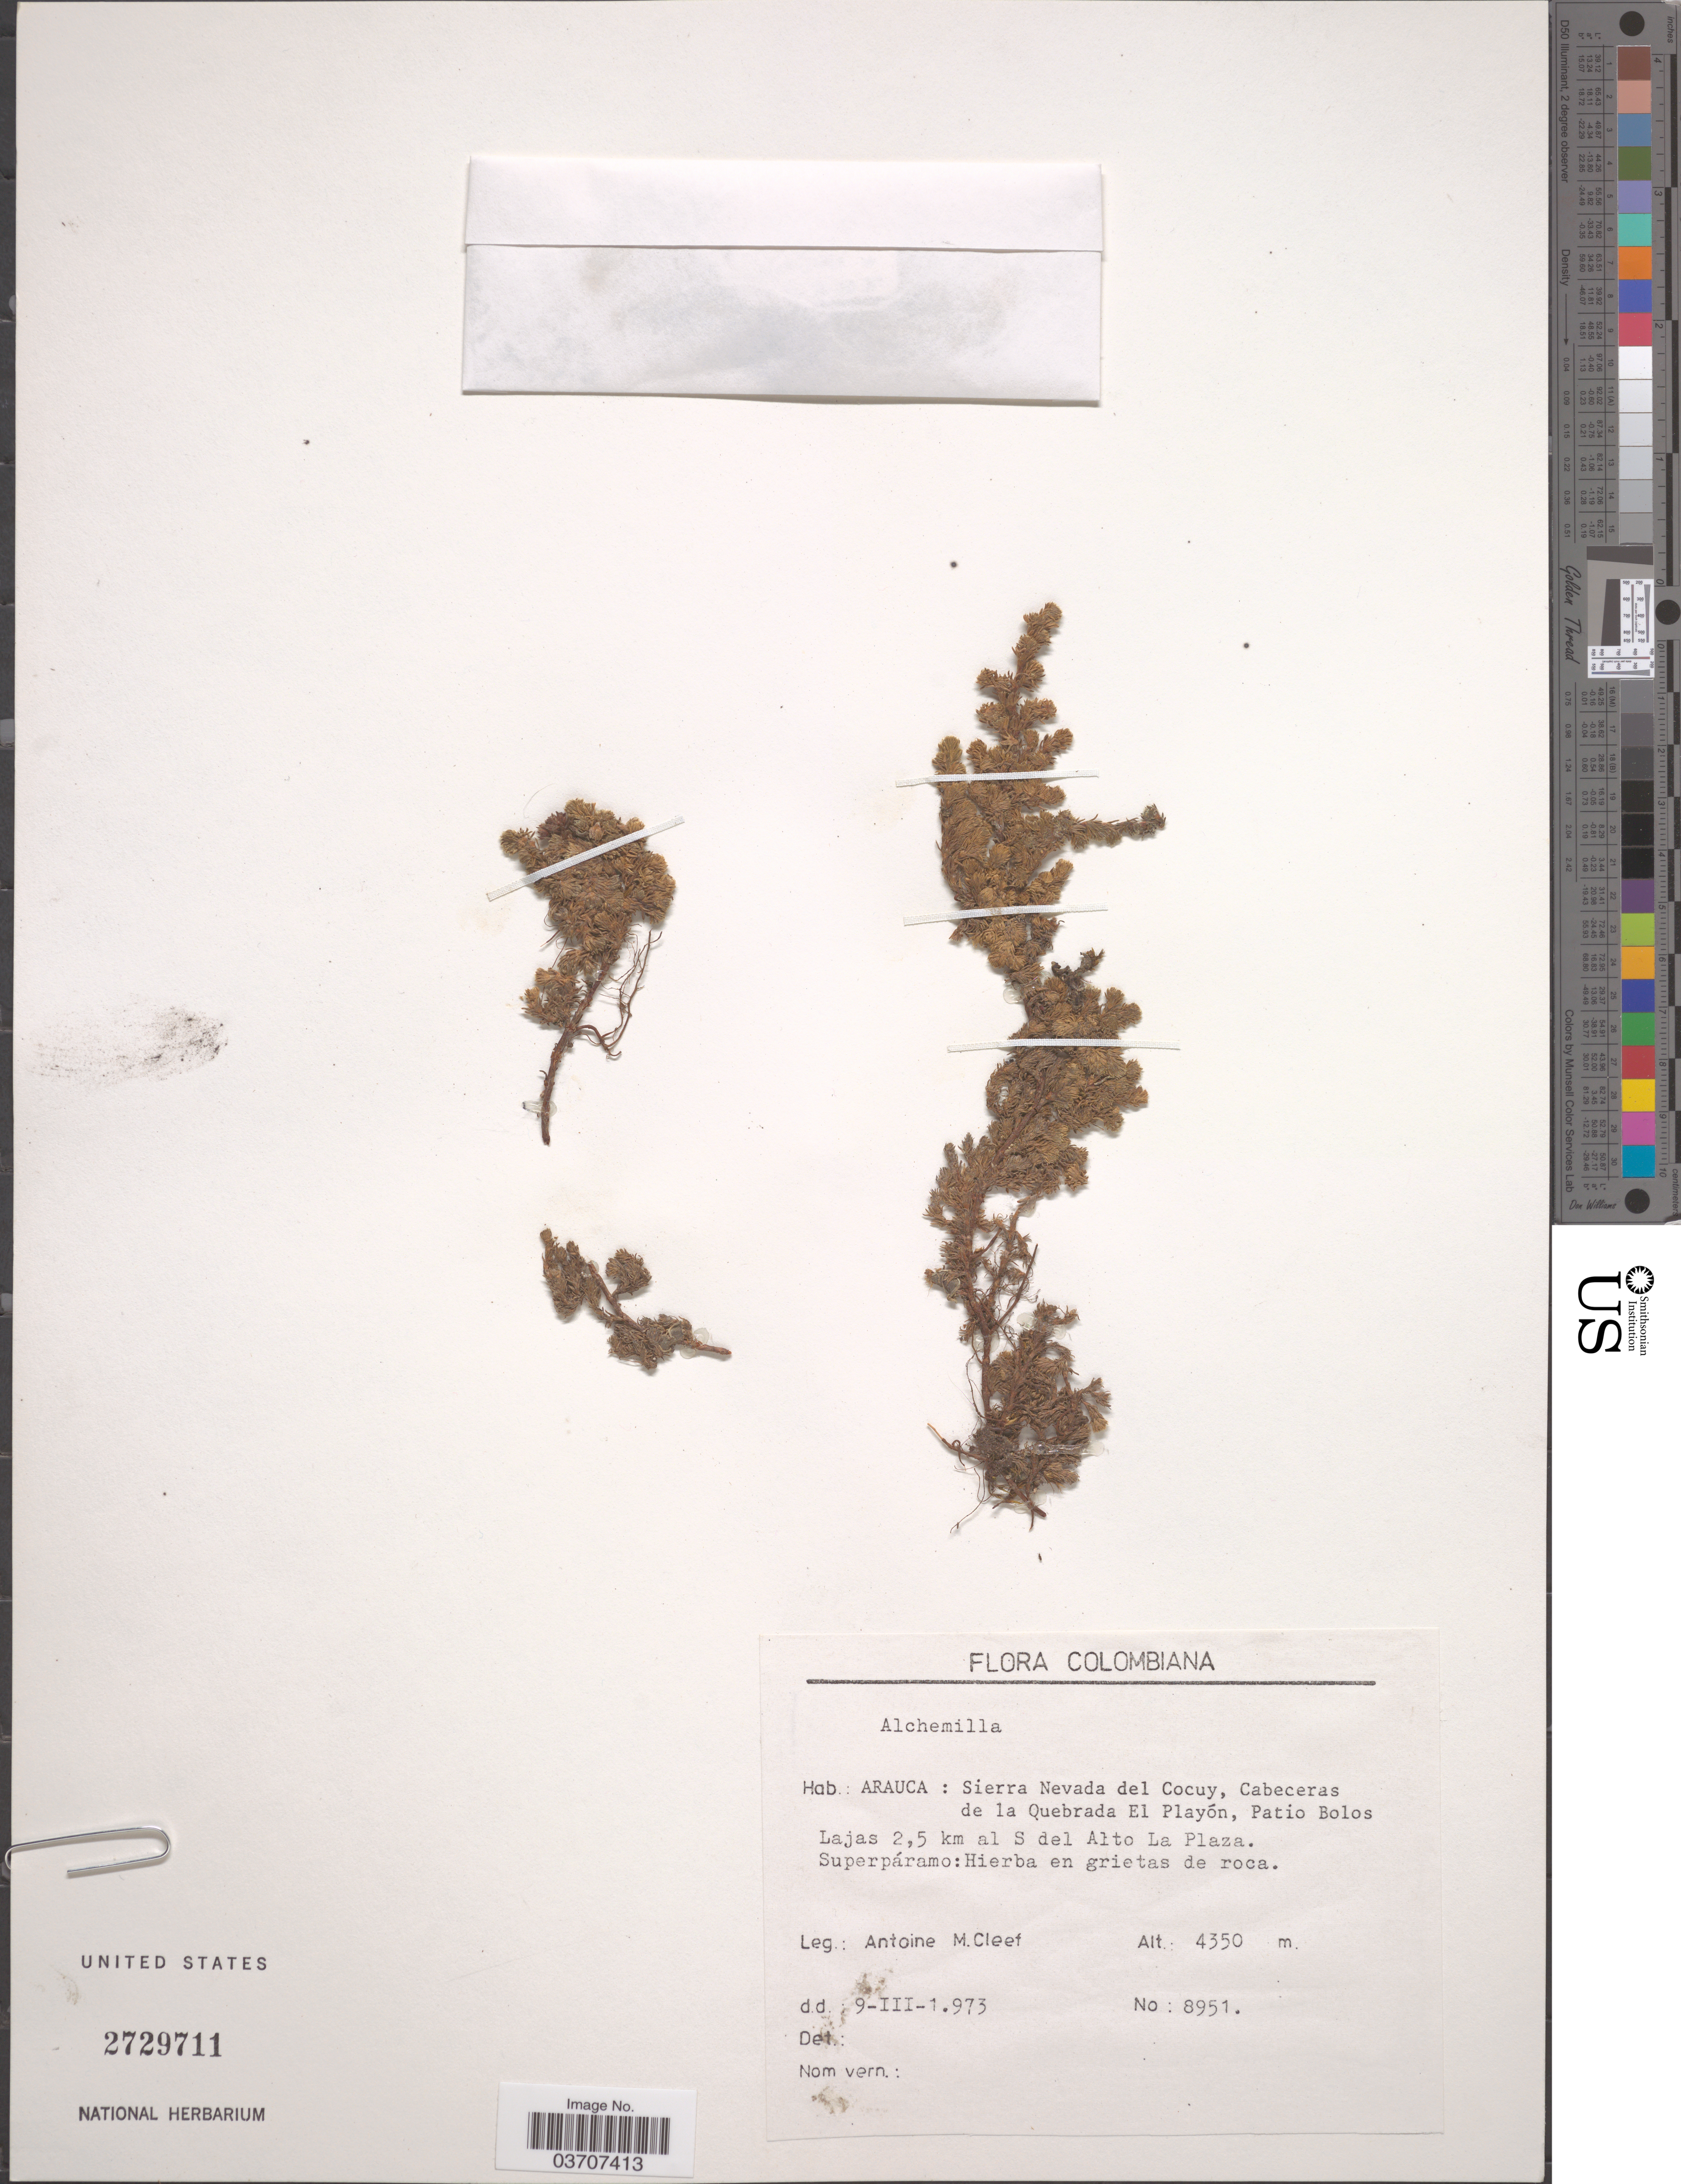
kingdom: Plantae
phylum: Tracheophyta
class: Magnoliopsida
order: Rosales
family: Rosaceae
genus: Lachemilla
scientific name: Lachemilla sp.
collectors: A. M. Cleef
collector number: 8951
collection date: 1973-03-09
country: Colombia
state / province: Arauca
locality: Sierra Nevada del Cocuy, Cabeceras de la Quebrada El Playón, Patio Bolos, Lajas 2,5 km al S del Alto La Plaza.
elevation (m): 4350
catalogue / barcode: US 2729711